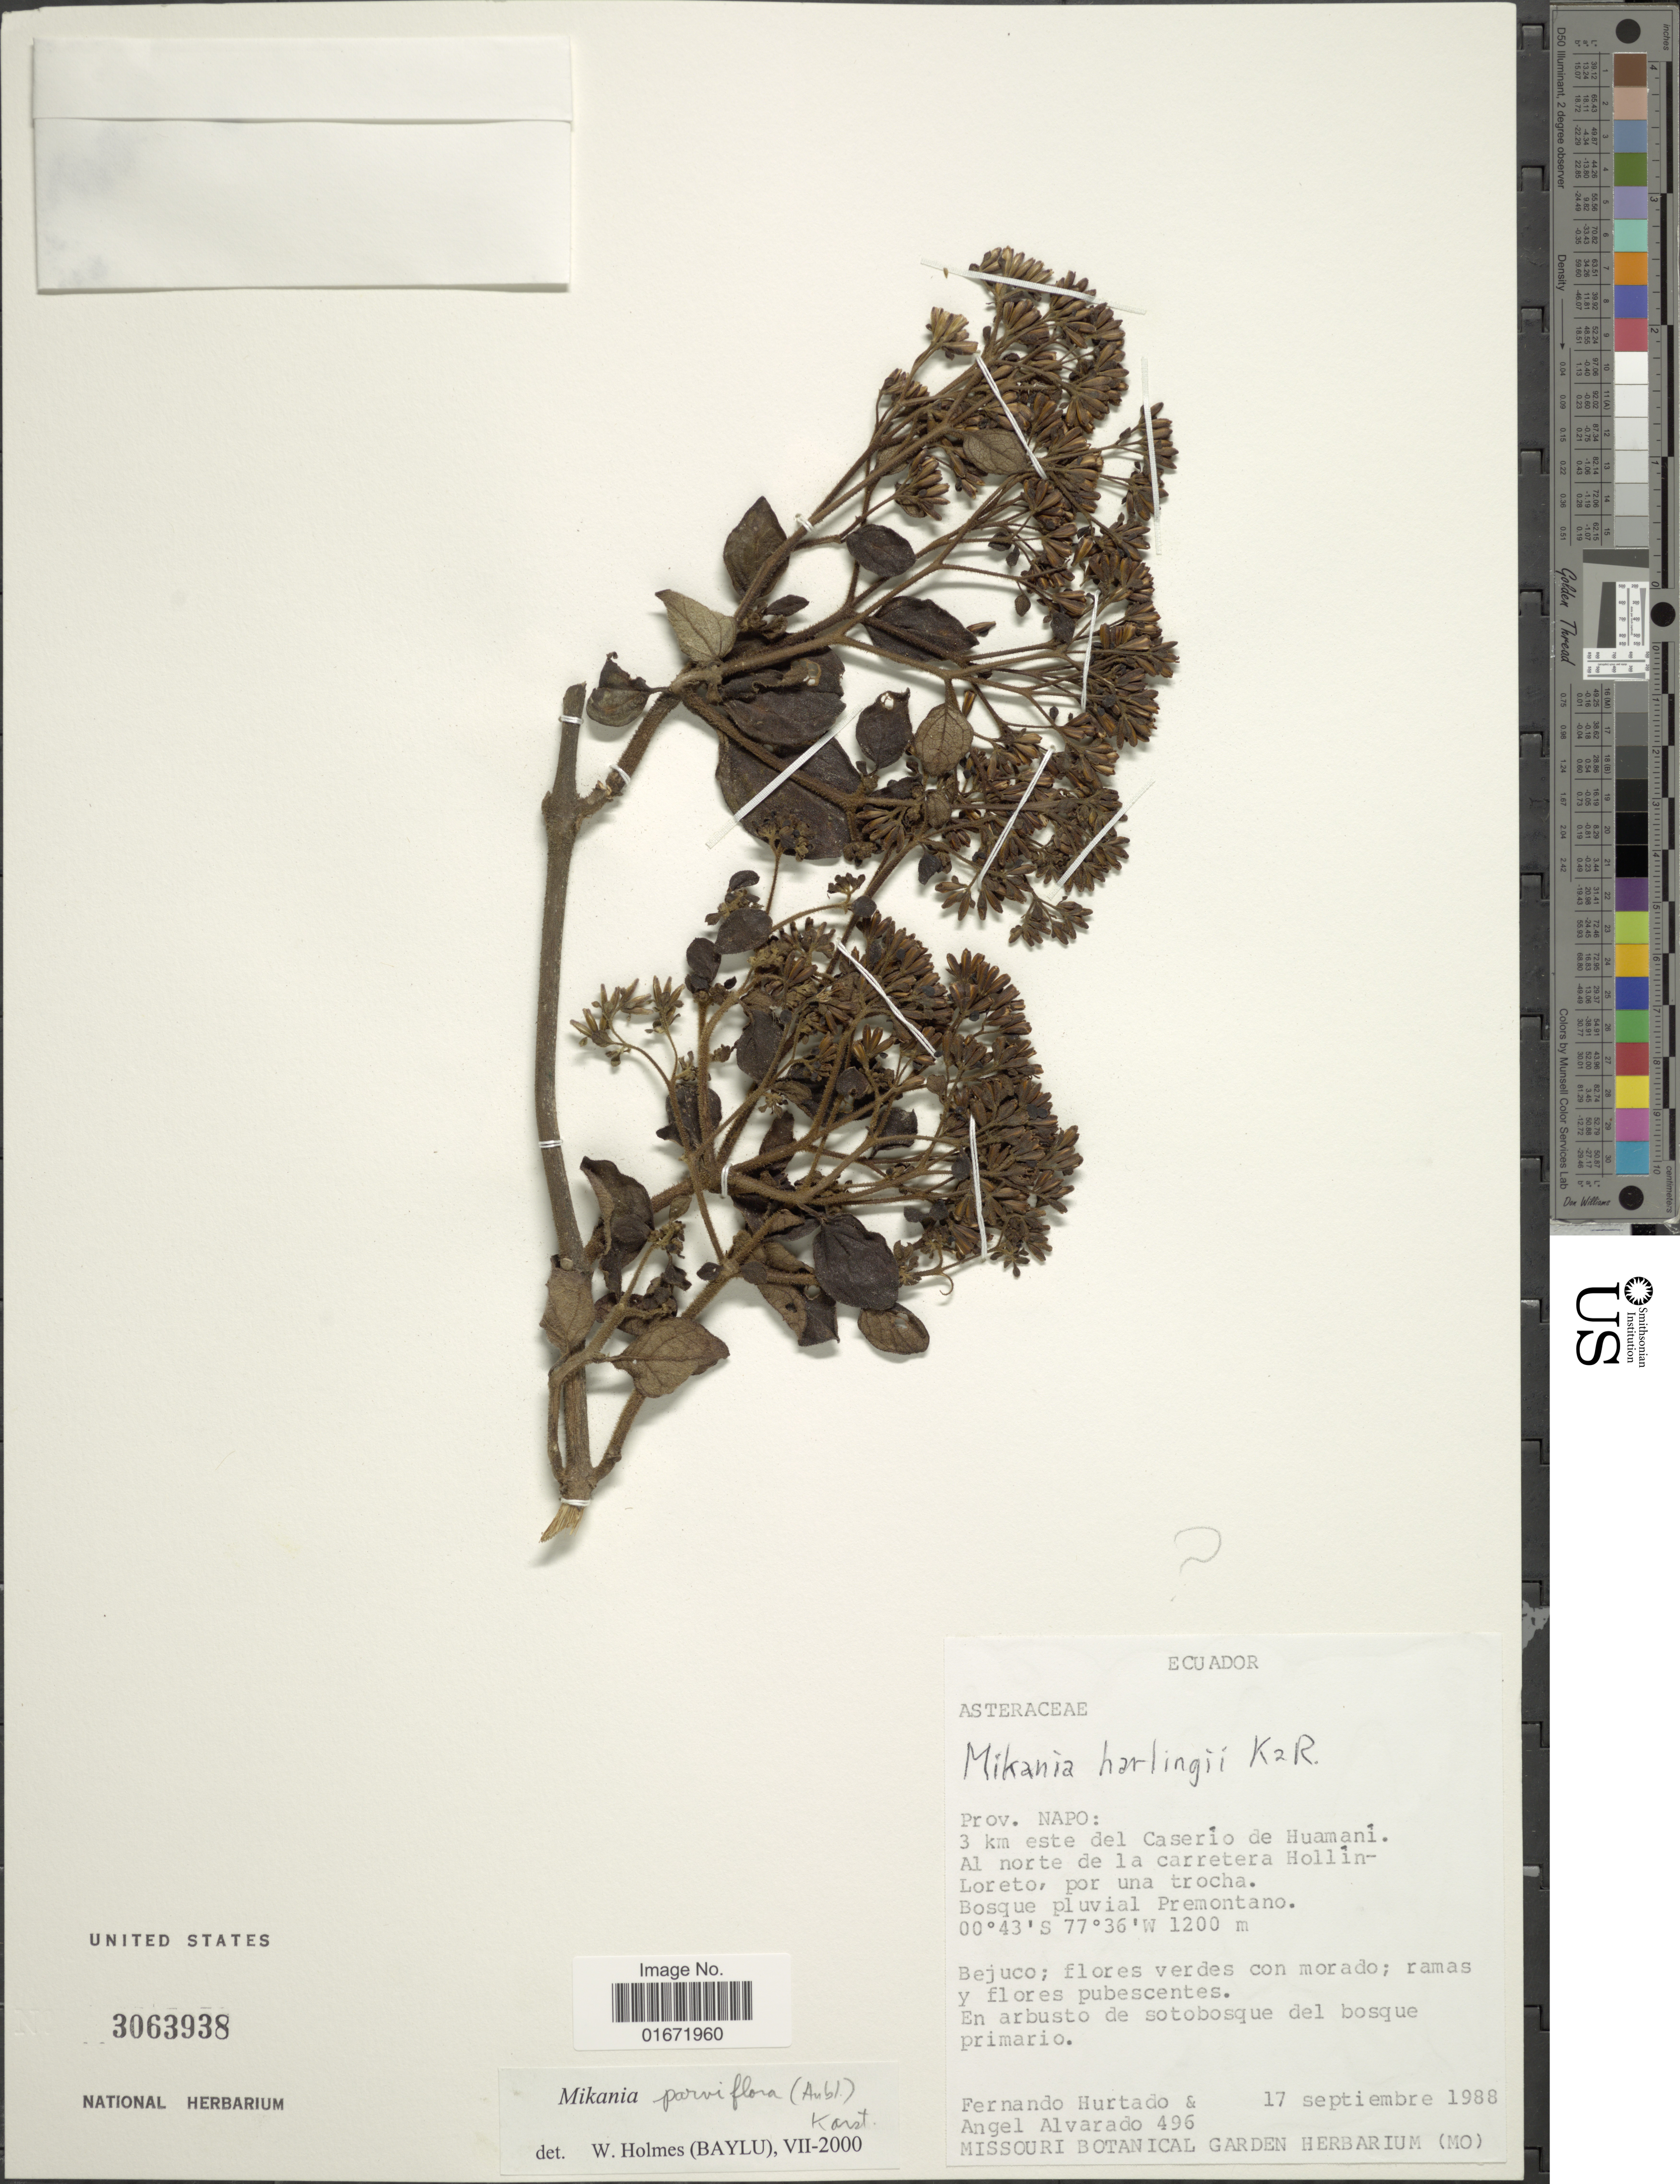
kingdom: Plantae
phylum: Tracheophyta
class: Magnoliopsida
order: Asterales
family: Asteraceae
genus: Mikania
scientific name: Mikania parviflora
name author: (Aubl.) Karst.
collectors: F. Hurtado & A. Alvarado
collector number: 496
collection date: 1988-09-17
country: Ecuador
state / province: Napo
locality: Prov. Napo: 3 km este del Caserio de Huamani. Al norte de la carretera Hollin-Loreto, por una trocha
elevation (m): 1200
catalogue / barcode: US 3063938